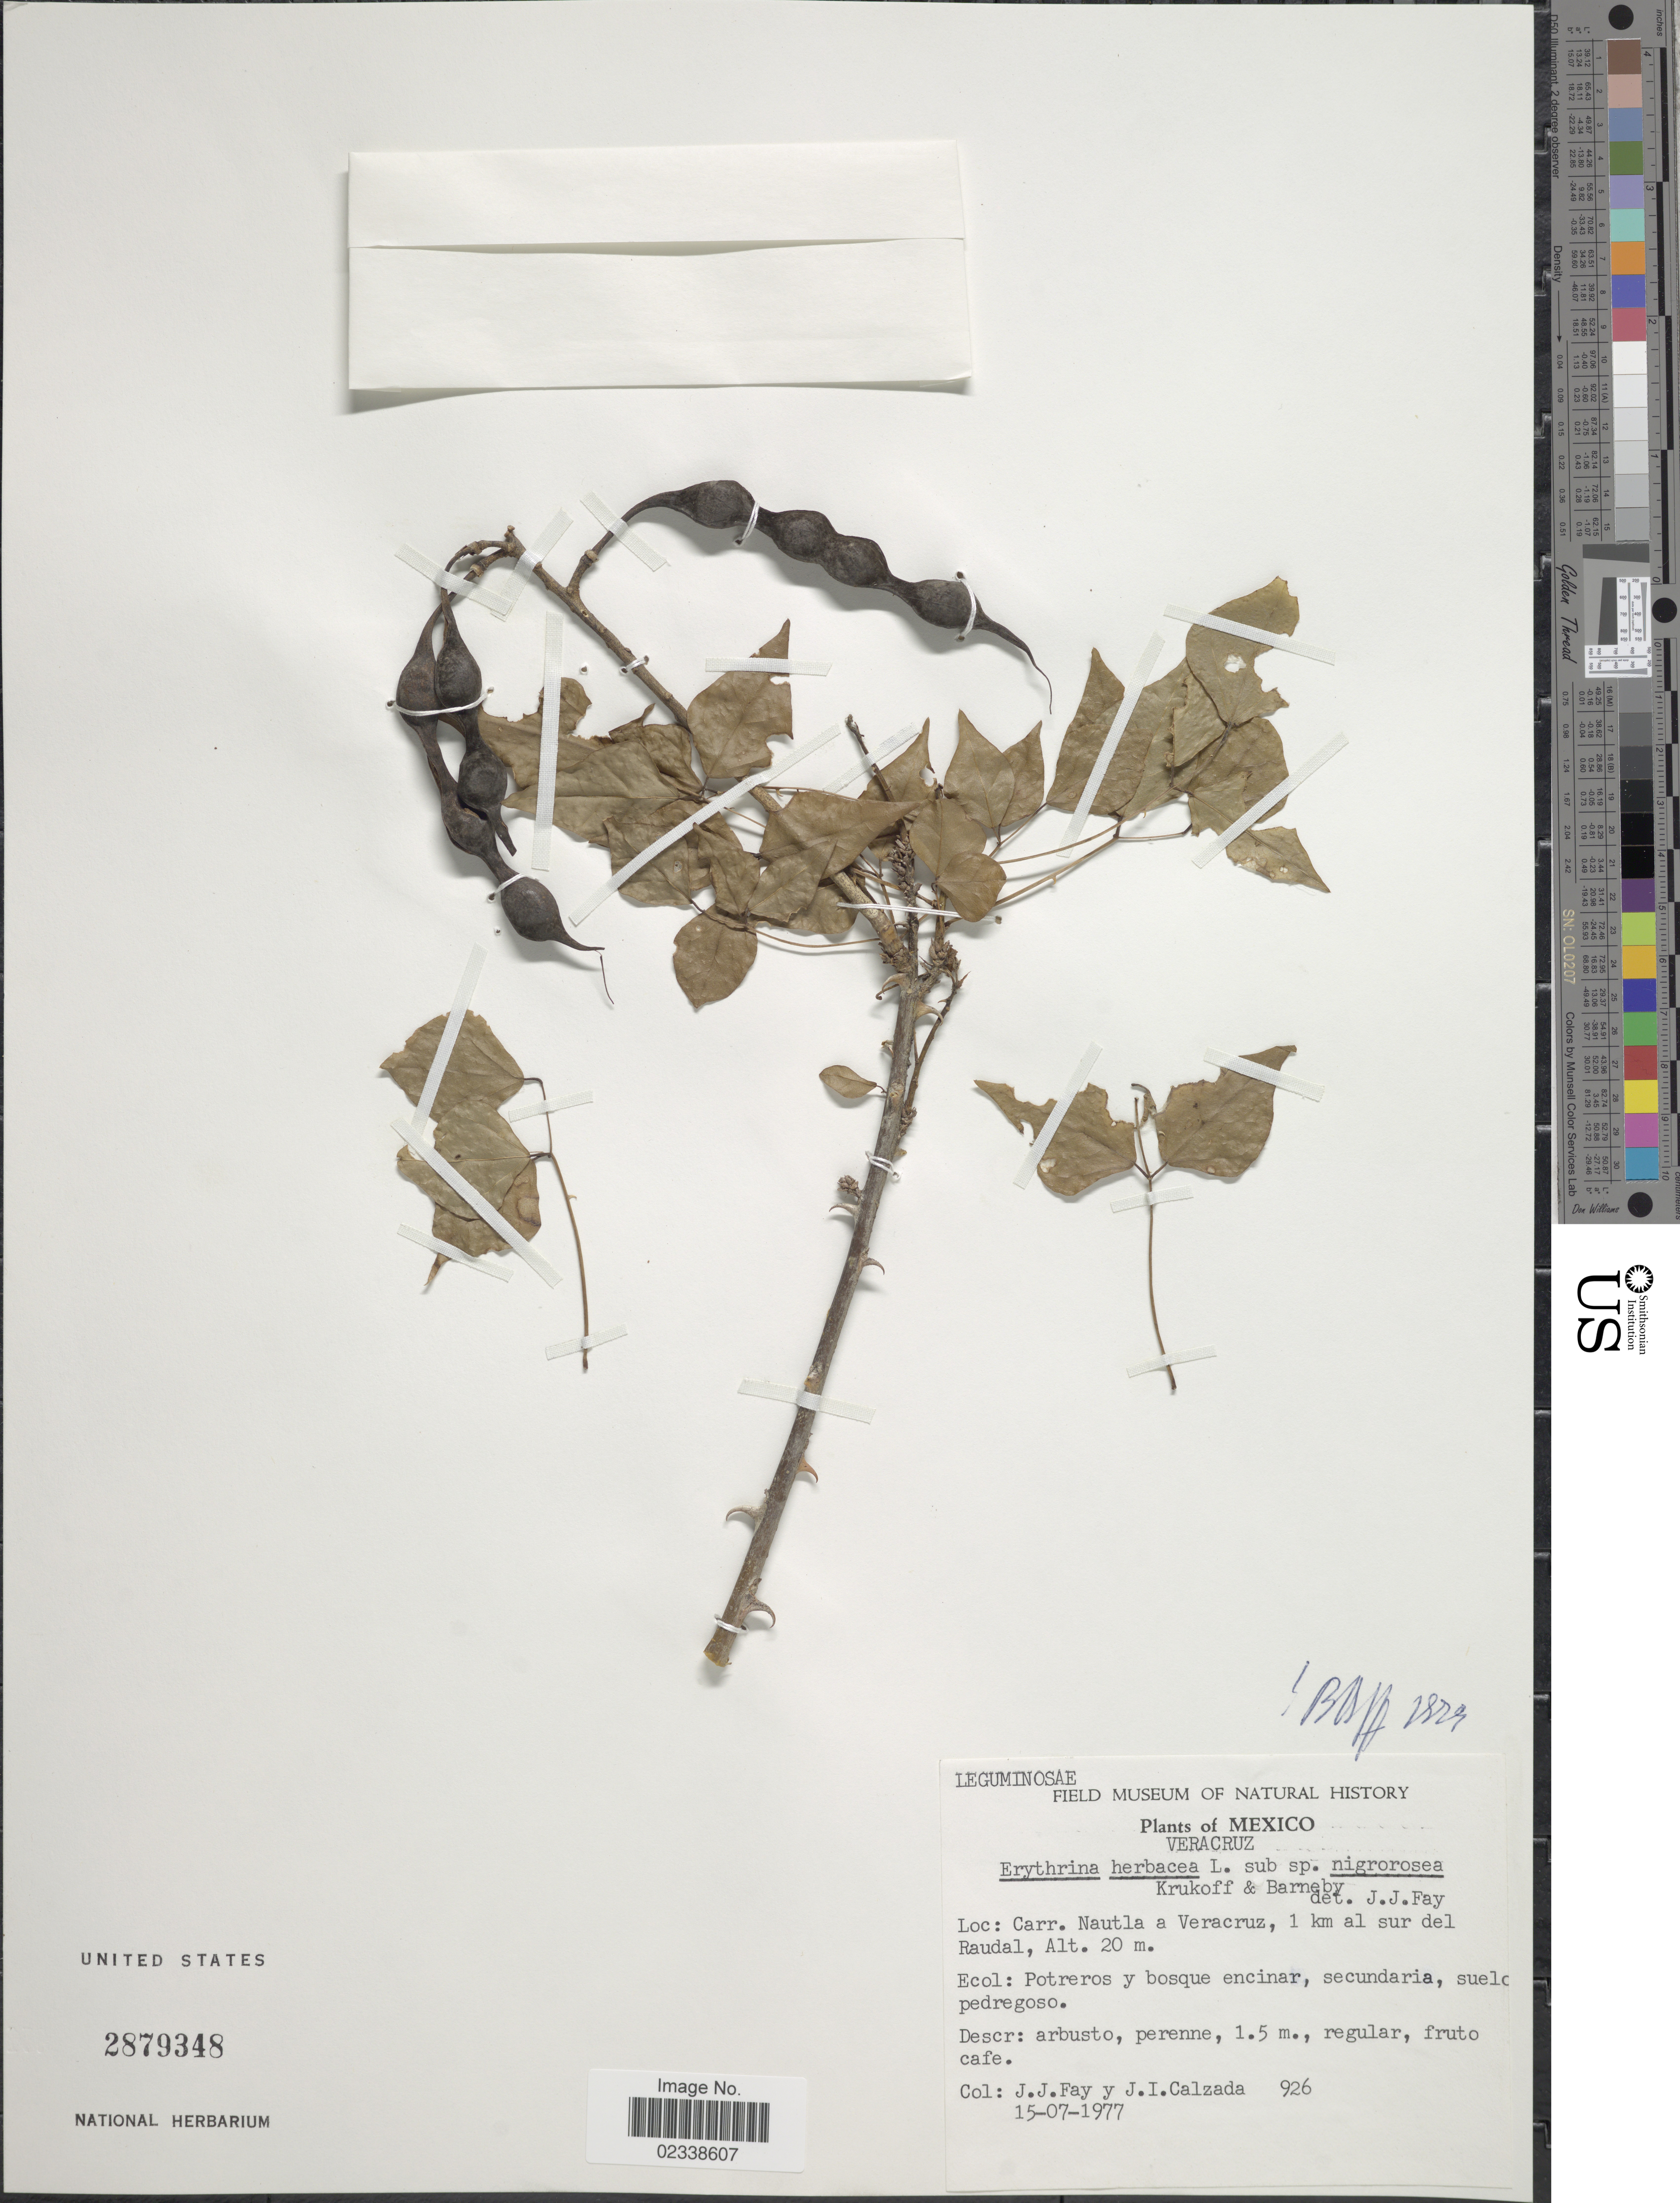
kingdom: Plantae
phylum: Tracheophyta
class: Magnoliopsida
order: Fabales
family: Fabaceae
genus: Erythrina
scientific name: Erythrina herbacea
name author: L.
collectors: J. Fay & J. I. Calzada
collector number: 926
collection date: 1977-07-15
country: Mexico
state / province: Veracruz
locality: Carr. Nautla a Veracruz, 1 km al sur del Raudal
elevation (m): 20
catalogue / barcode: US 2879348